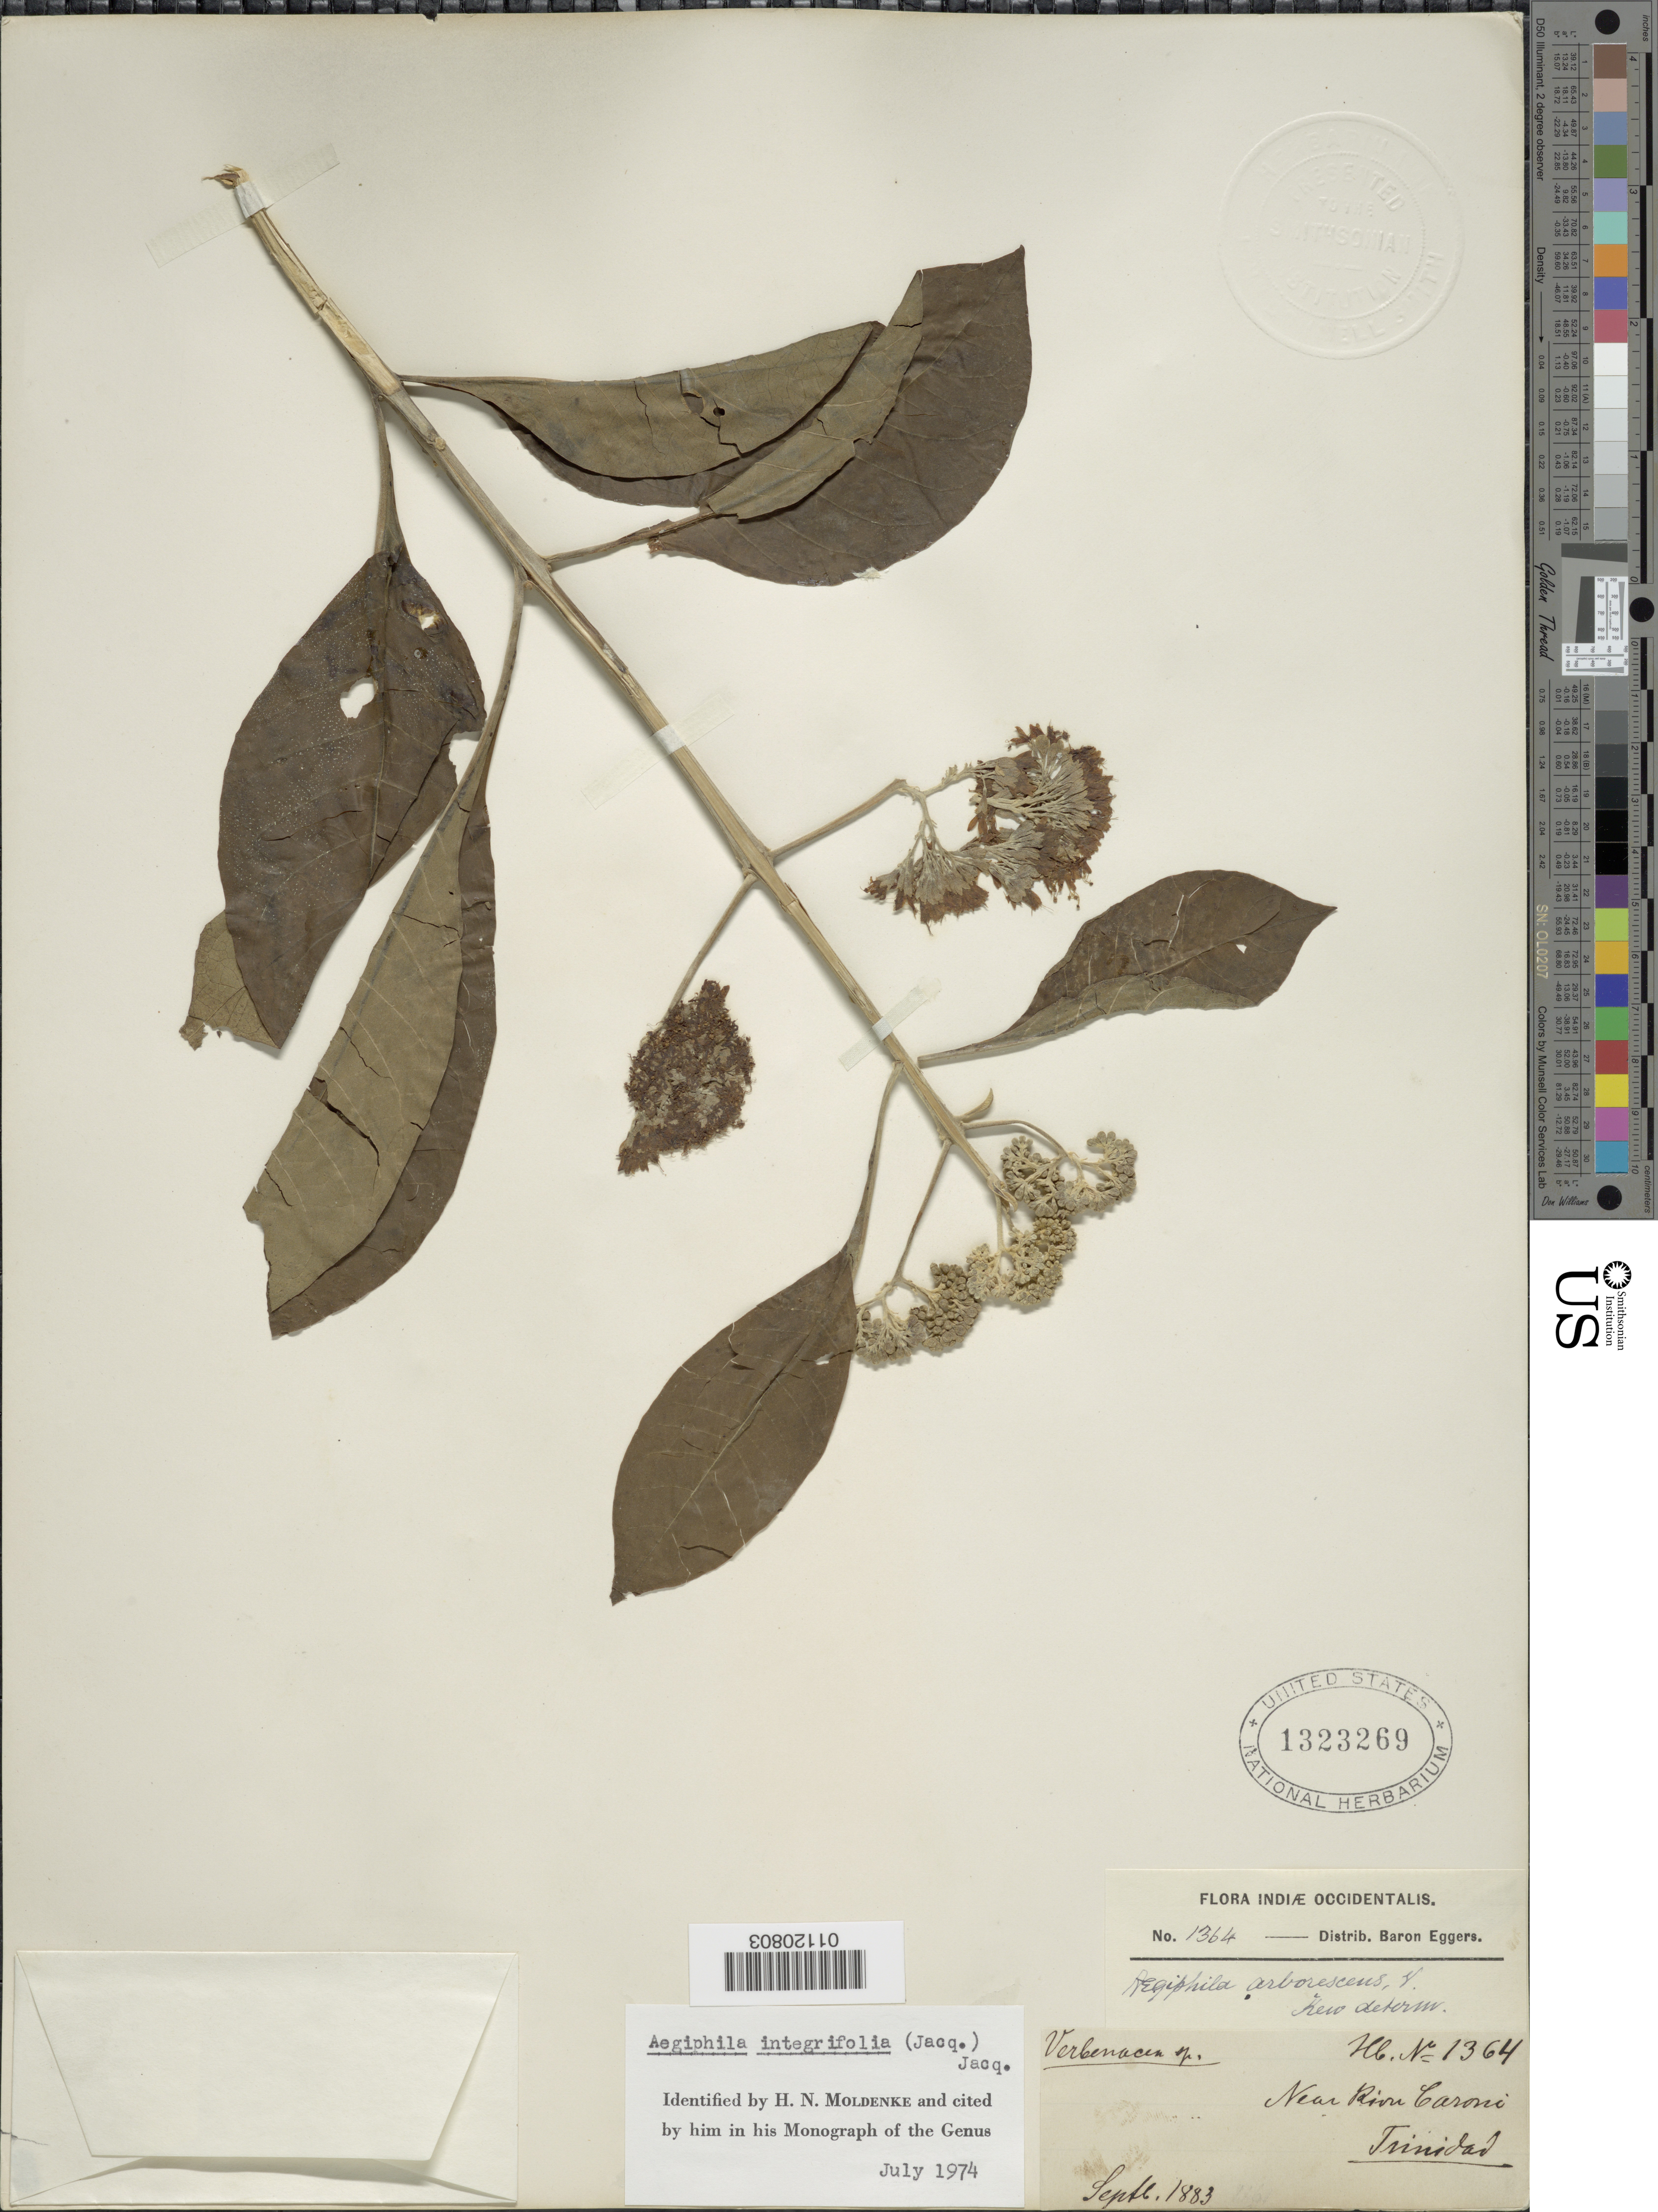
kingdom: Plantae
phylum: Tracheophyta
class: Magnoliopsida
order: Lamiales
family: Lamiaceae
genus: Aegiphila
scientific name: Aegiphila integrifolia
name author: (Jacq.) B.D. Jacks.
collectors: H. F. A. von Eggers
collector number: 1364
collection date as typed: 01 Sep 1883 to 30 Sep 1883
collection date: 1883-09-01/1883-09-30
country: Trinidad and Tobago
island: Trinidad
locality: Near River Caroni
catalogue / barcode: US 1323269